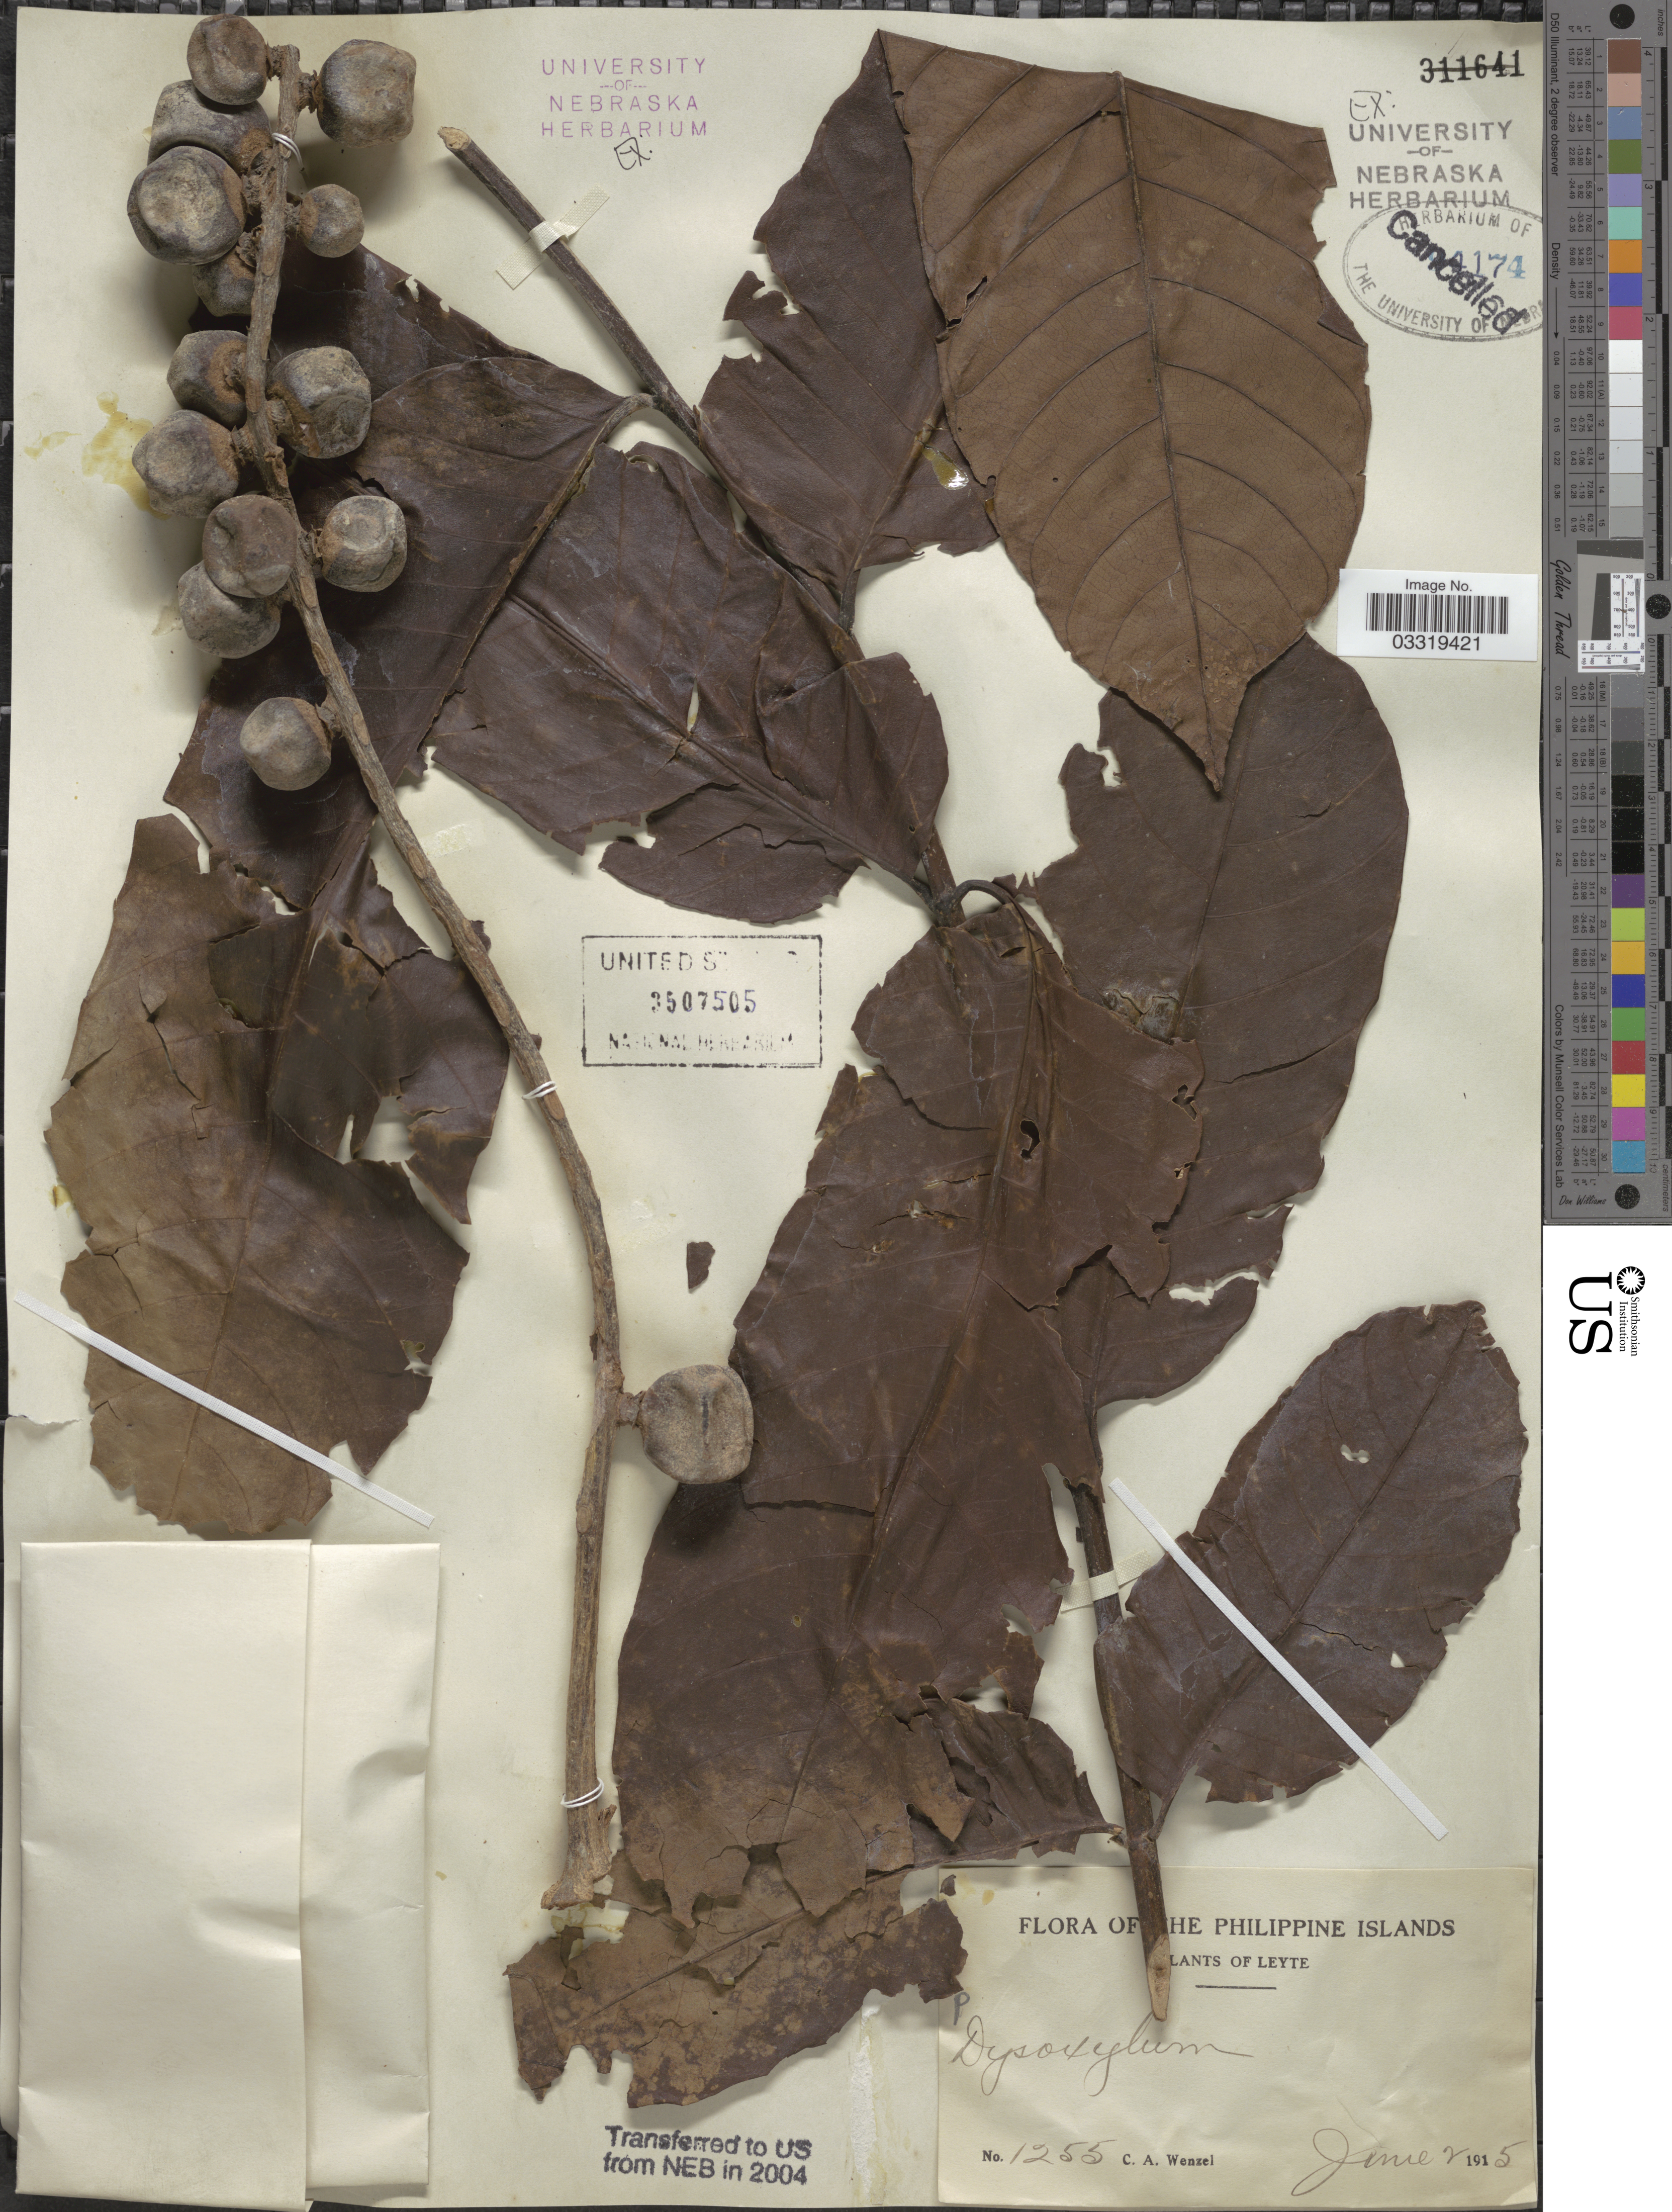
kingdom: Plantae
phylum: Tracheophyta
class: Magnoliopsida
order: Sapindales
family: Meliaceae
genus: Aphanamixis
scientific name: Aphanamixis polystachya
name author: (Wall.) R. Parker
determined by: Mabberley, David J.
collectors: C. Wenzel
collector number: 1255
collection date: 1915-06-02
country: Philippines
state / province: Eastern Visayas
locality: Leyte.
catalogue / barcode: US 3507505